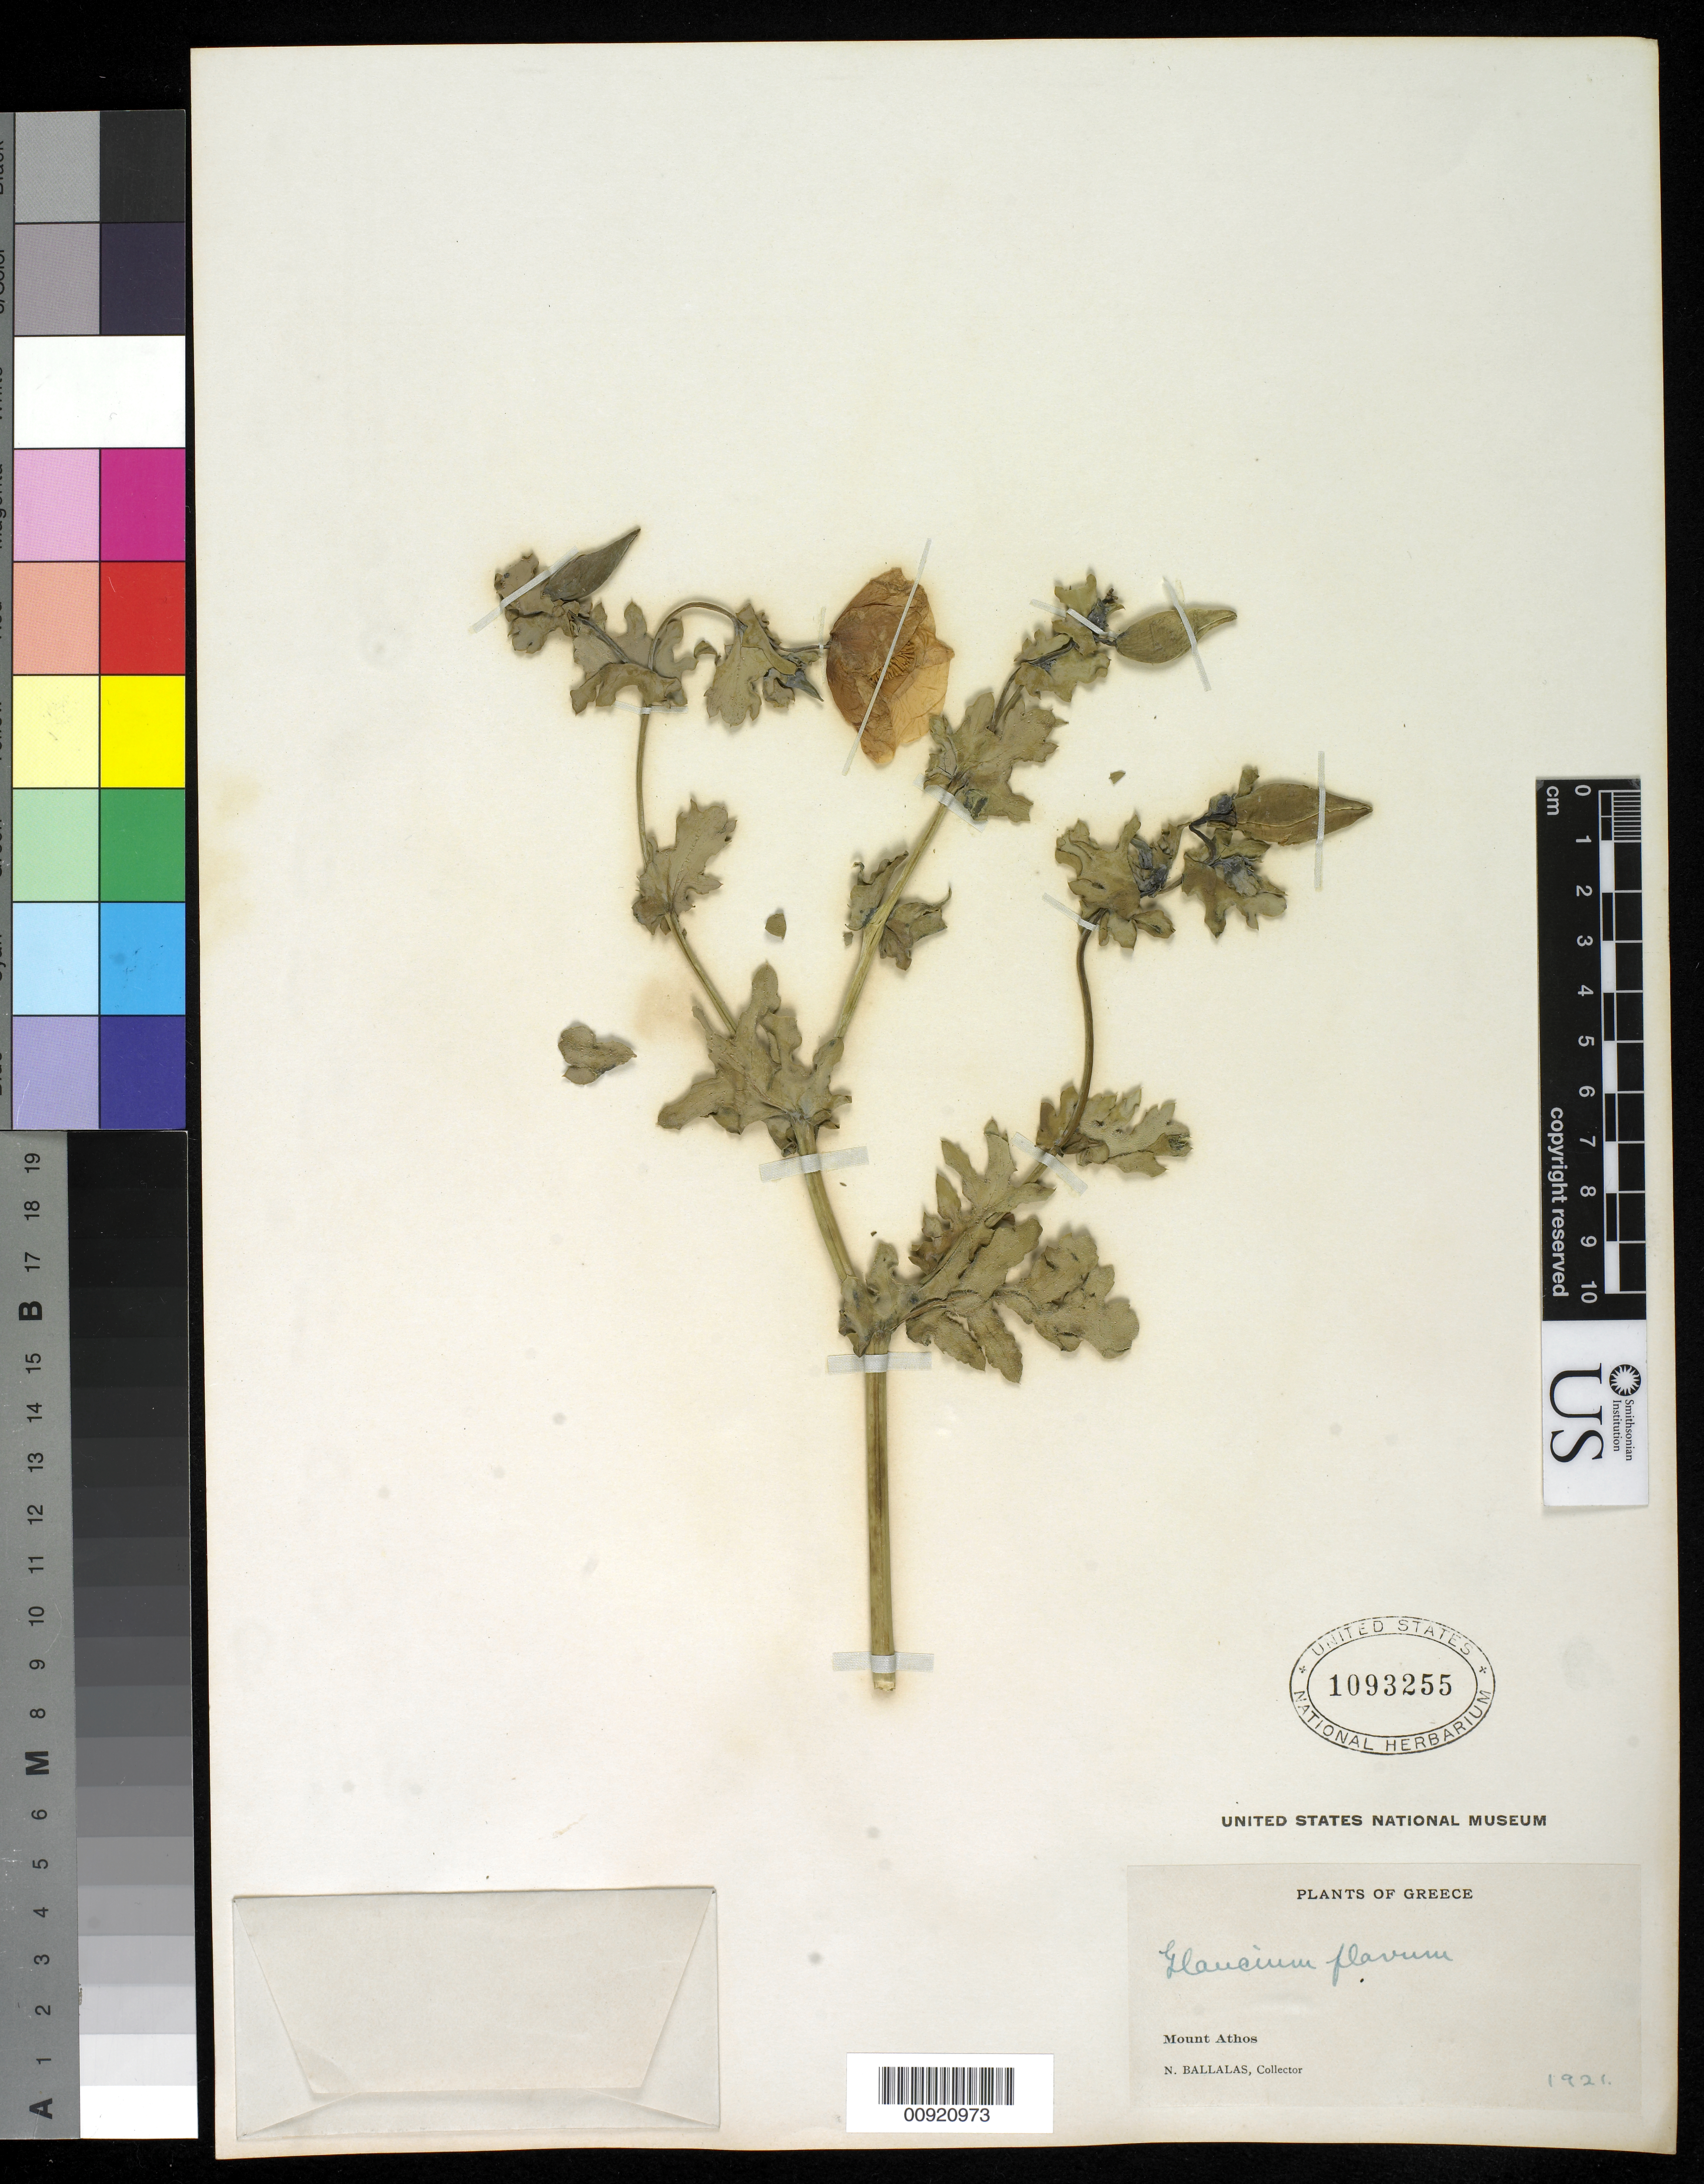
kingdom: Plantae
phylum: Tracheophyta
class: Magnoliopsida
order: Ranunculales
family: Papaveraceae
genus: Glaucium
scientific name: Glaucium flavum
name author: Crantz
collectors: N. Ballalas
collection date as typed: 1921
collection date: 1921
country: Greece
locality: Mount Athos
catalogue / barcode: US 1093255